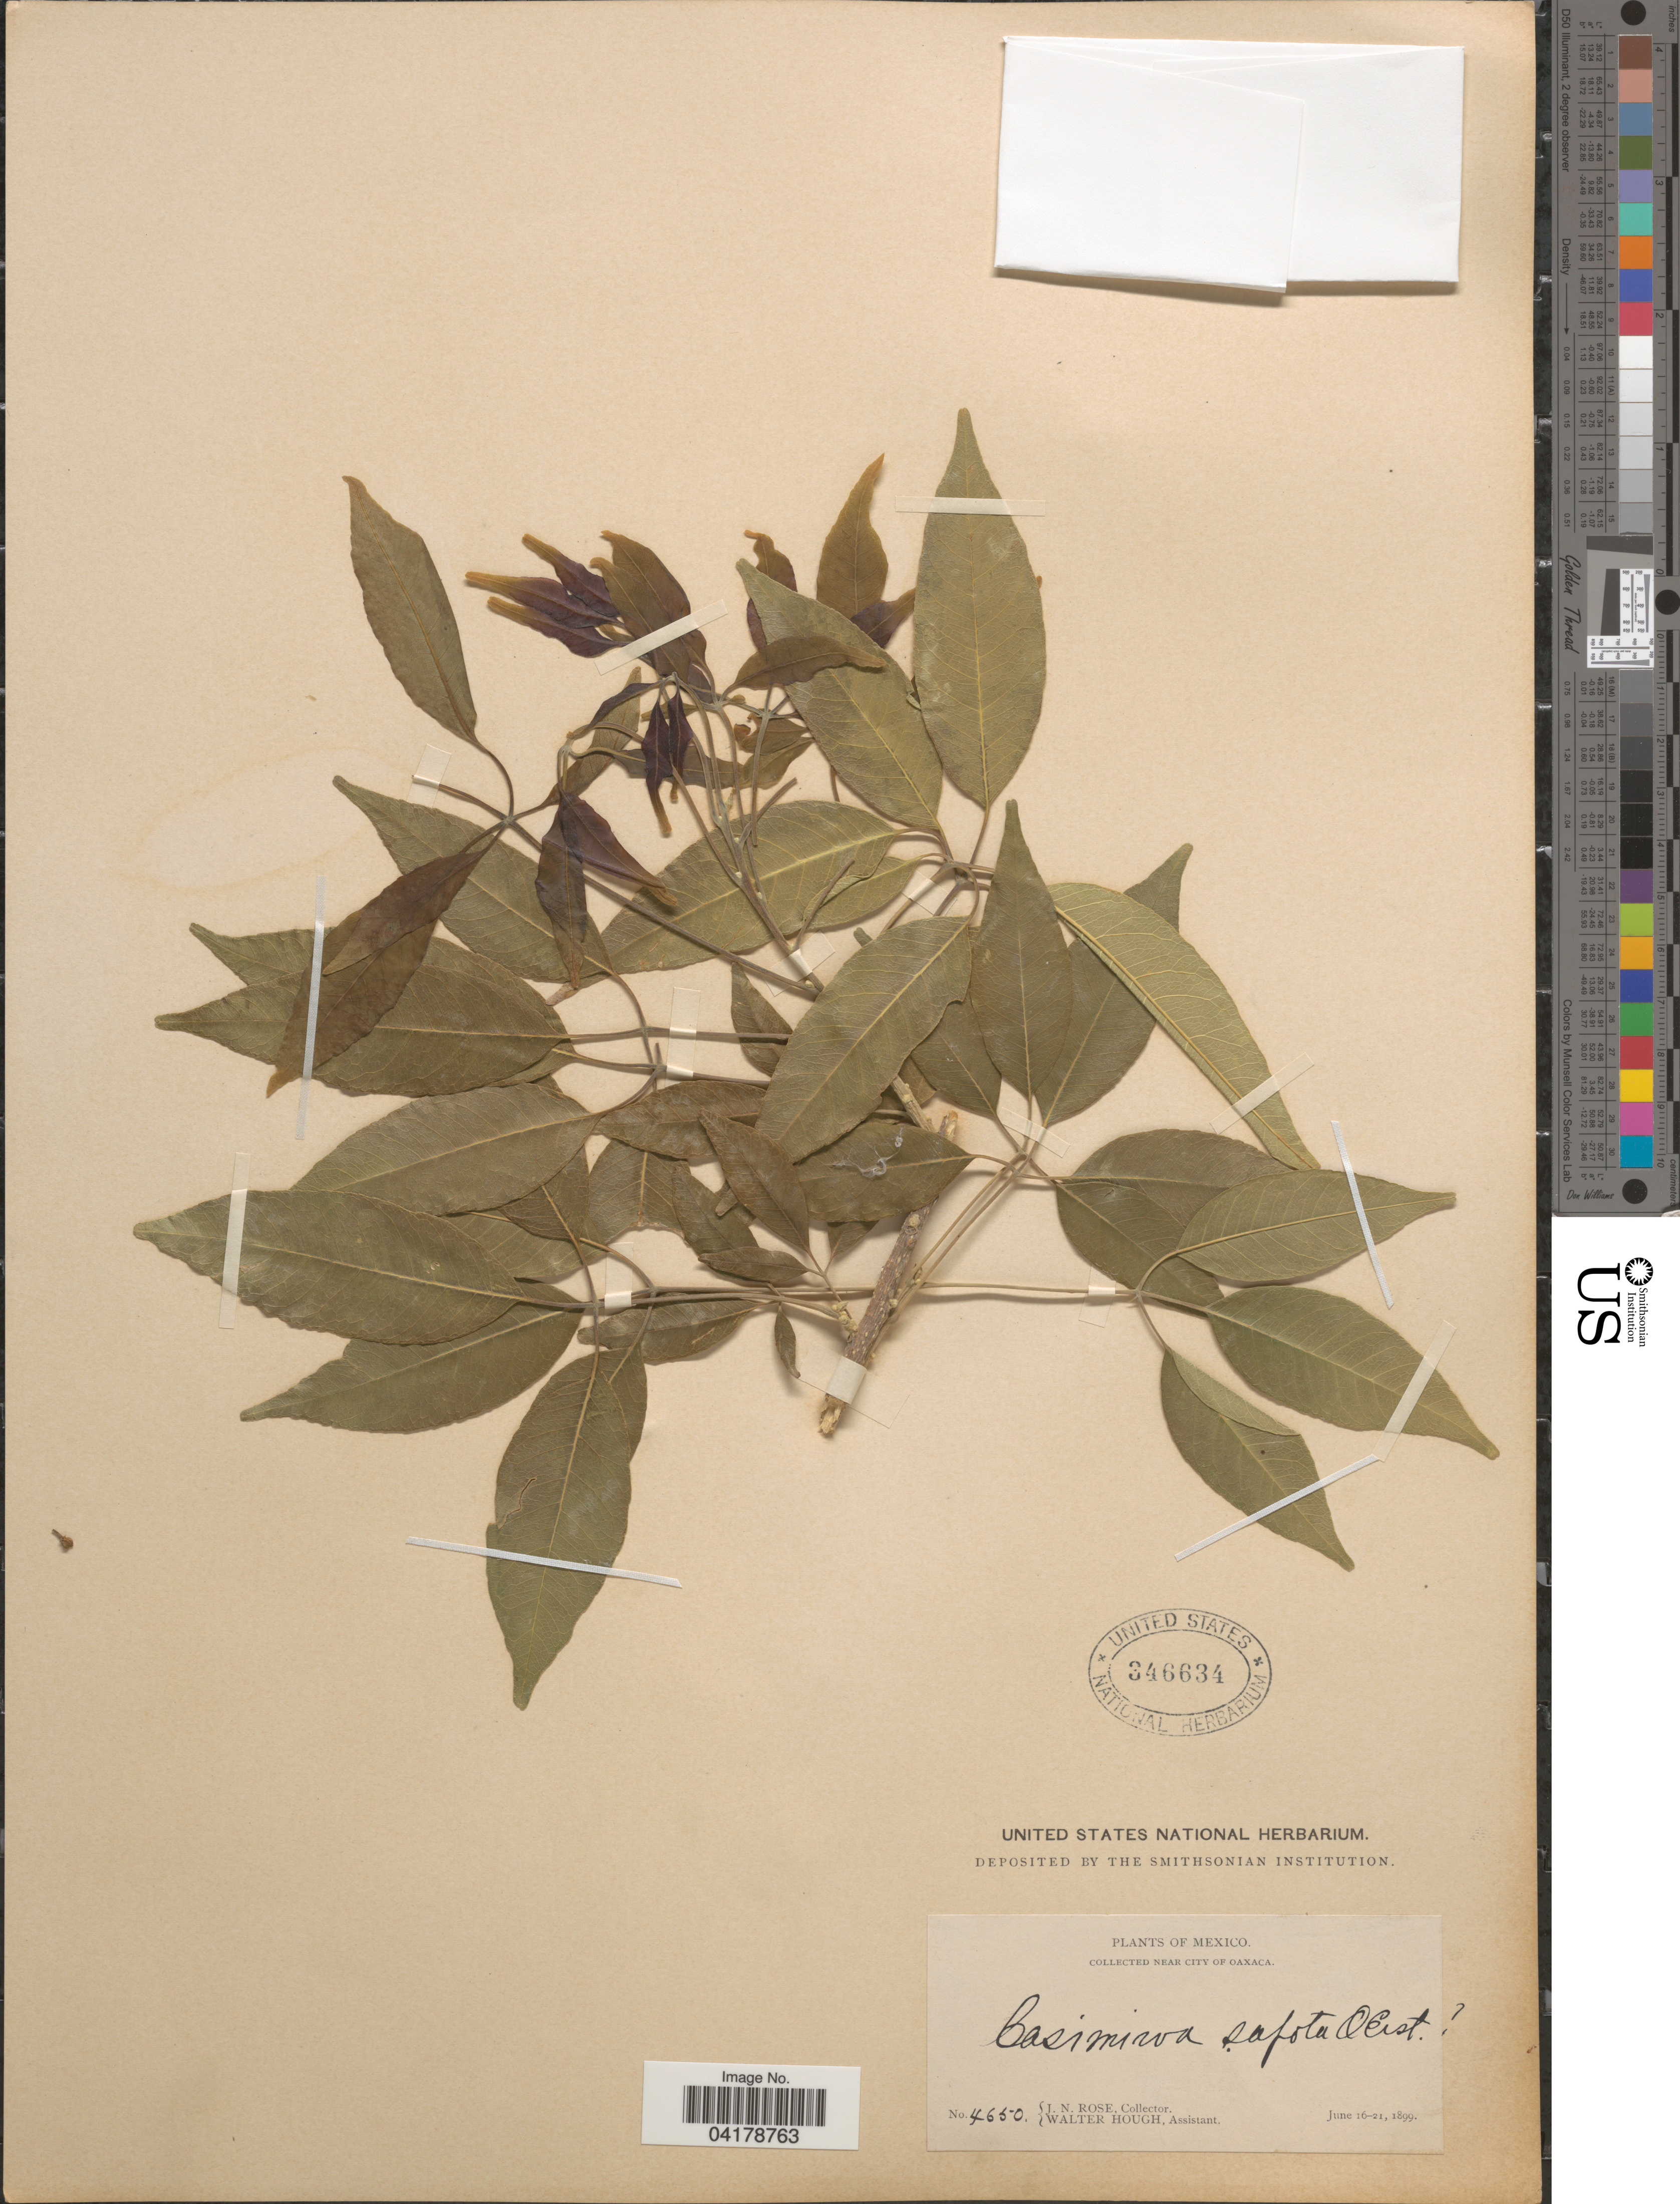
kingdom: Plantae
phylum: Tracheophyta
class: Magnoliopsida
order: Sapindales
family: Rutaceae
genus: Casimiroa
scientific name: Casimiroa sapota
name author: Oerst.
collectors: J. N. Rose & W. Hough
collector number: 4650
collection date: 1899-06-16/1899-06-21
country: Mexico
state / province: Oaxaca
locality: Near City of Oaxaca.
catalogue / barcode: US 346634